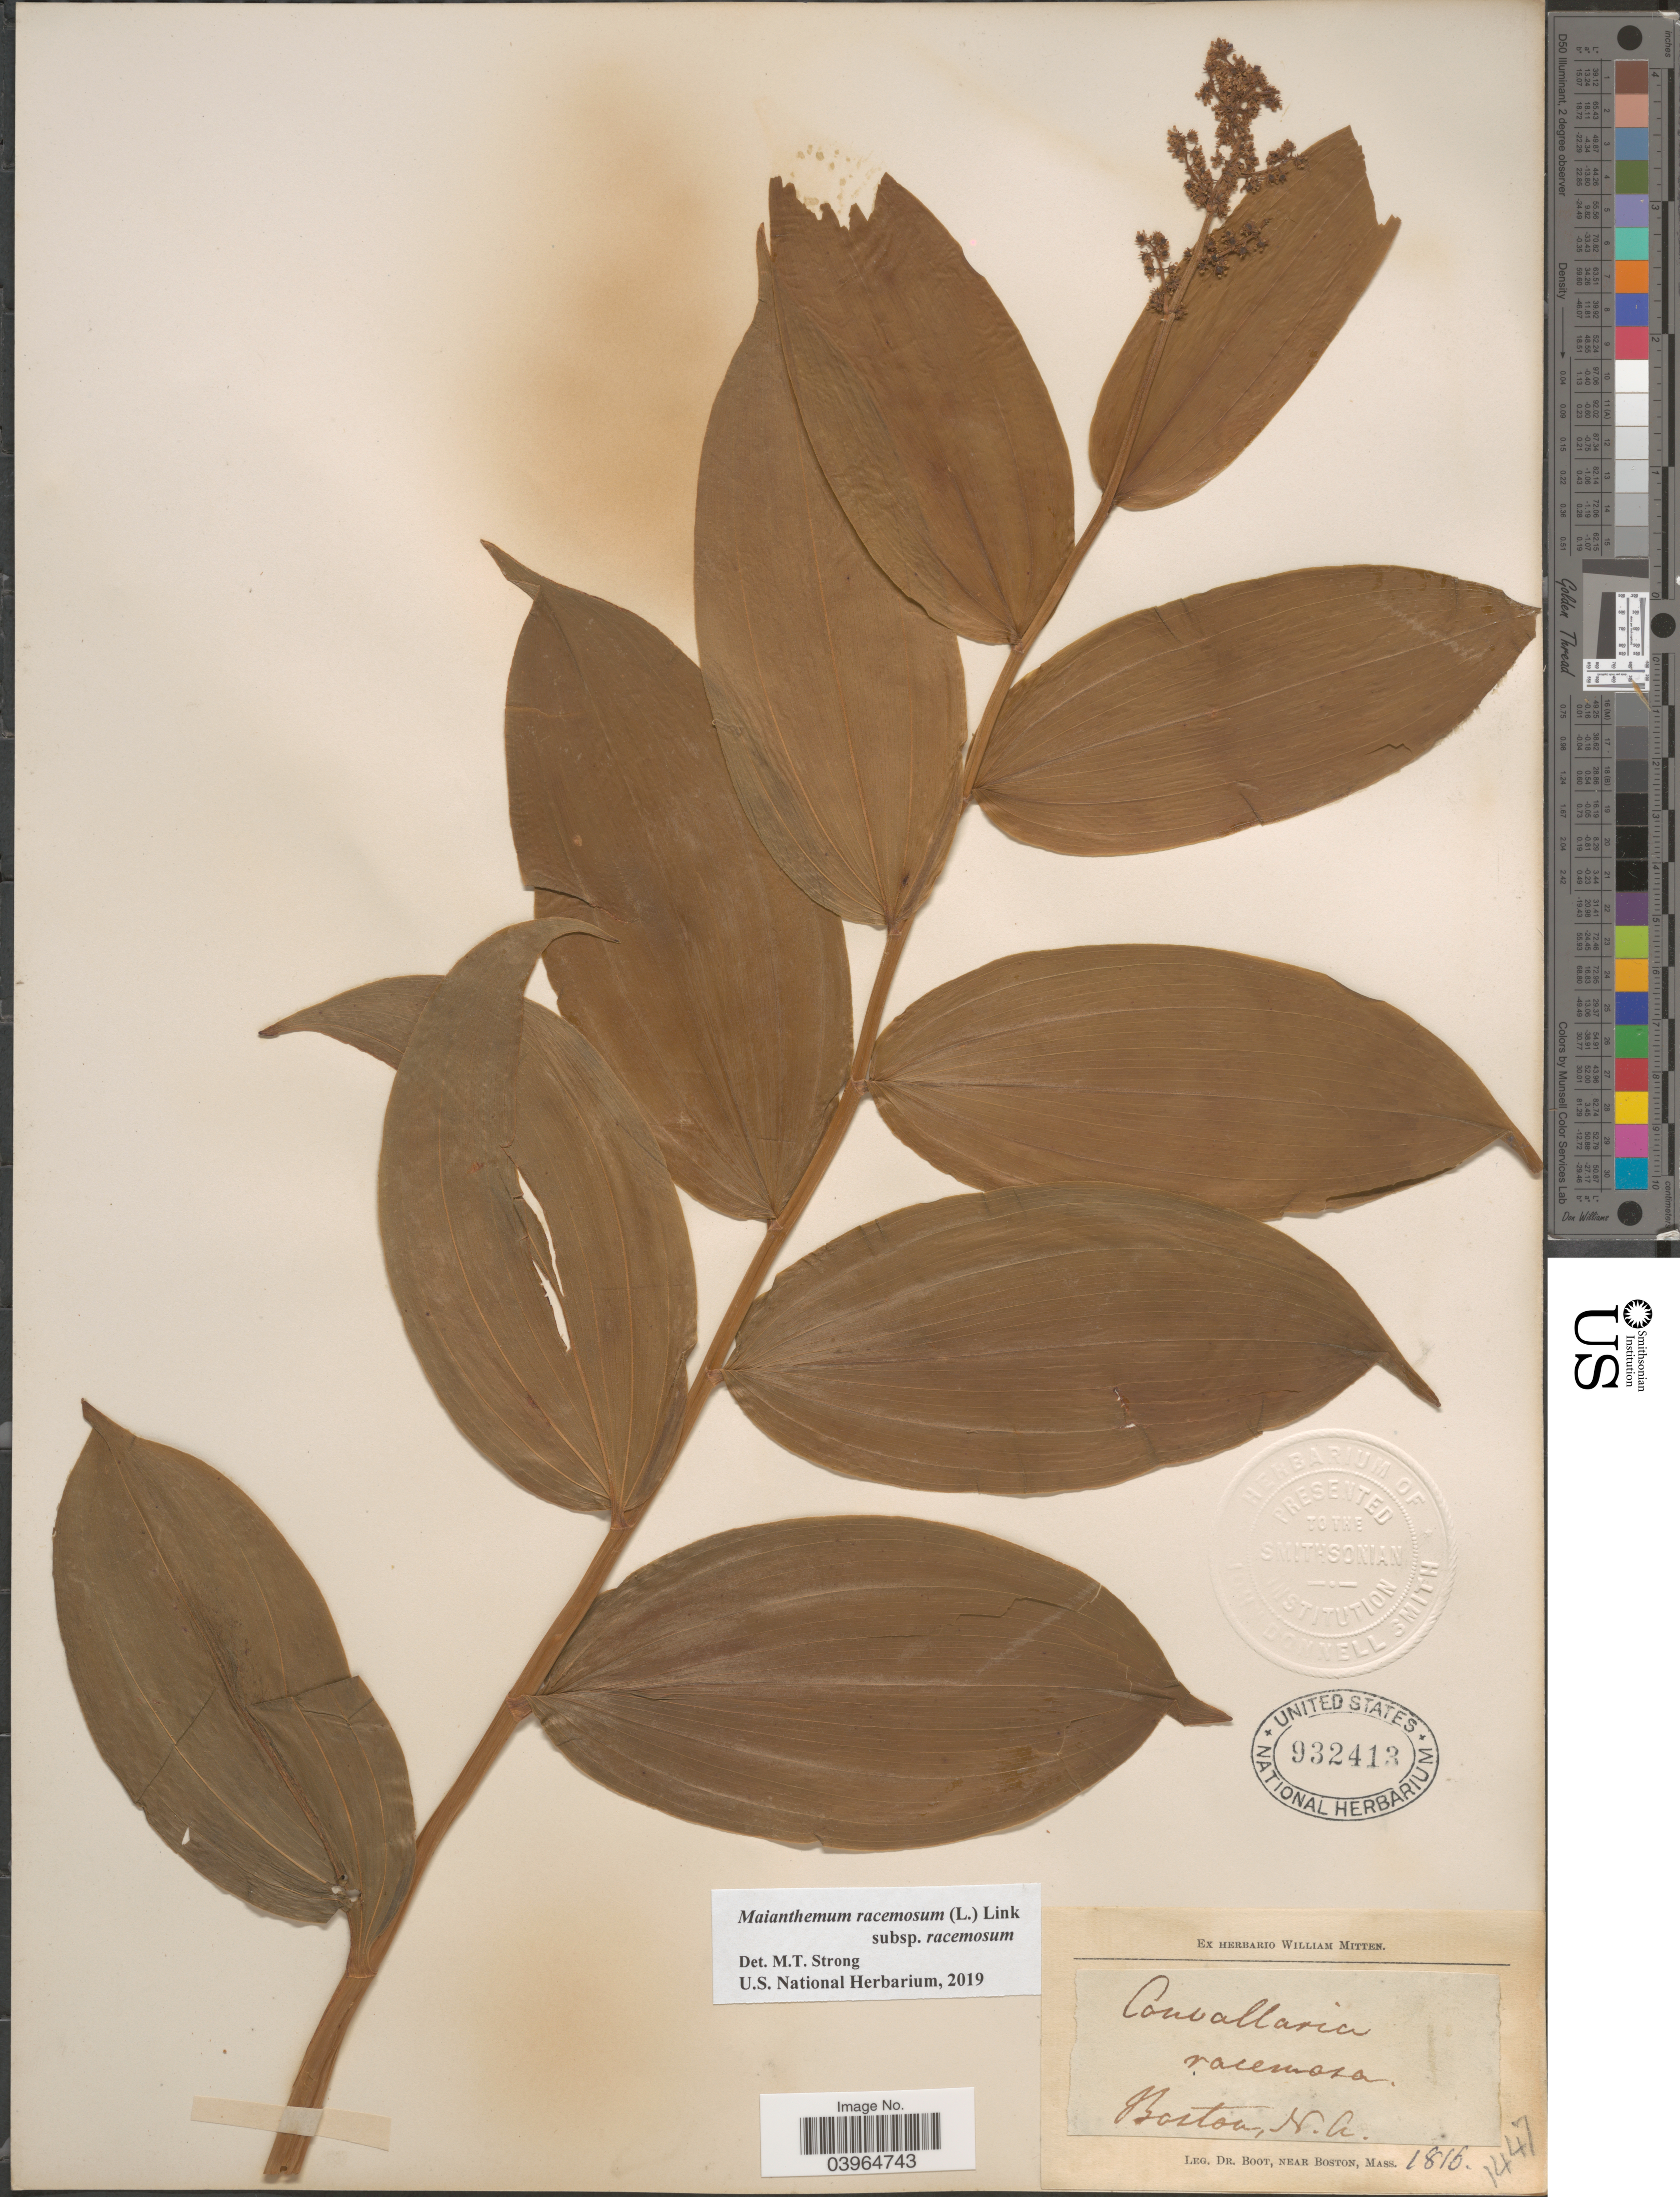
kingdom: Plantae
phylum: Tracheophyta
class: Liliopsida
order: Asparagales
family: Asparagaceae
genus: Maianthemum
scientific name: Maianthemum racemosum subsp. racemosum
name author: (L.) Link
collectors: Boot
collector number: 1447?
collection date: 1816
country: United States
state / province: Massachusetts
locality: Boston.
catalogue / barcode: US 932413